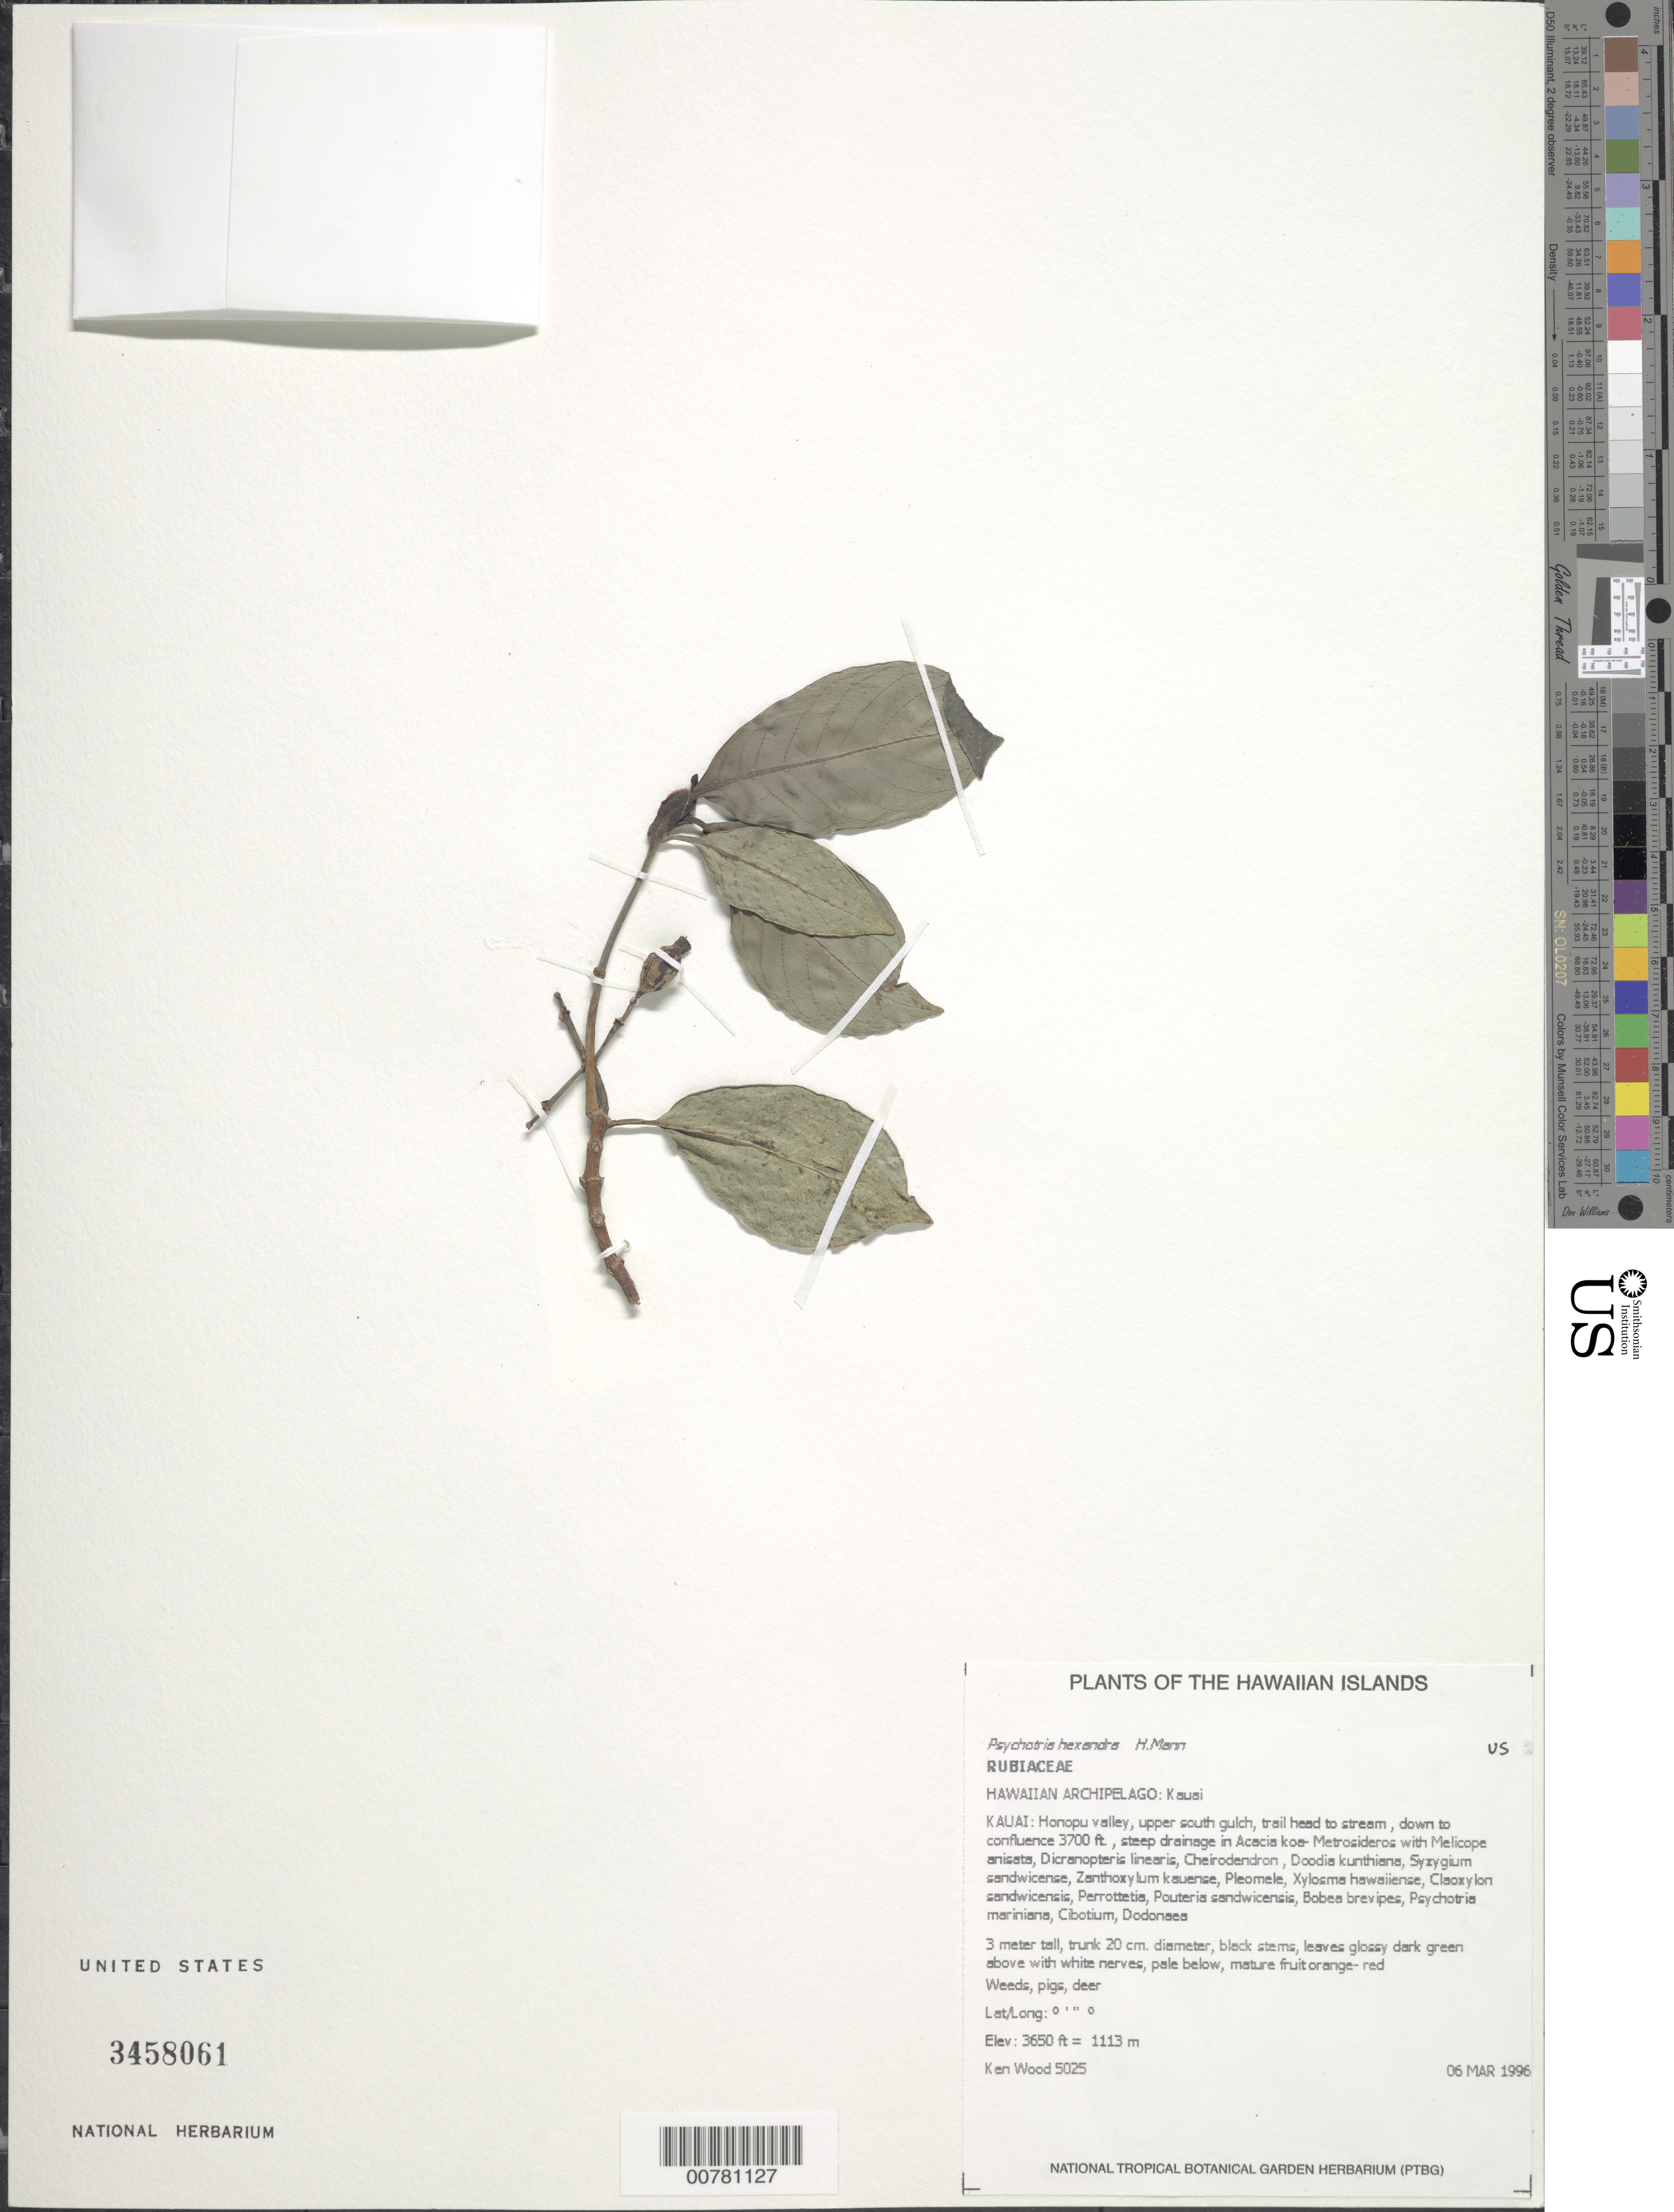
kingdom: Plantae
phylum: Tracheophyta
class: Magnoliopsida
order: Gentianales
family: Rubiaceae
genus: Psychotria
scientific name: Psychotria hexandra var. hexandra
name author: H. Mann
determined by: Wagner, W. L., (BOT), Smithsonian Institution - National Museum of Natural History (UNITED STATES)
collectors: K. R. Wood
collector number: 5025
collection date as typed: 6 Mar 1996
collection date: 1996-03-06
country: United States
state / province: Hawaii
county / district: Kaui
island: Kaua'i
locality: Honopu valley, upper south gulch, trail head to stream, down to confluence at 3700 ft., steep drainage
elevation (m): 1113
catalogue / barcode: US 3458061